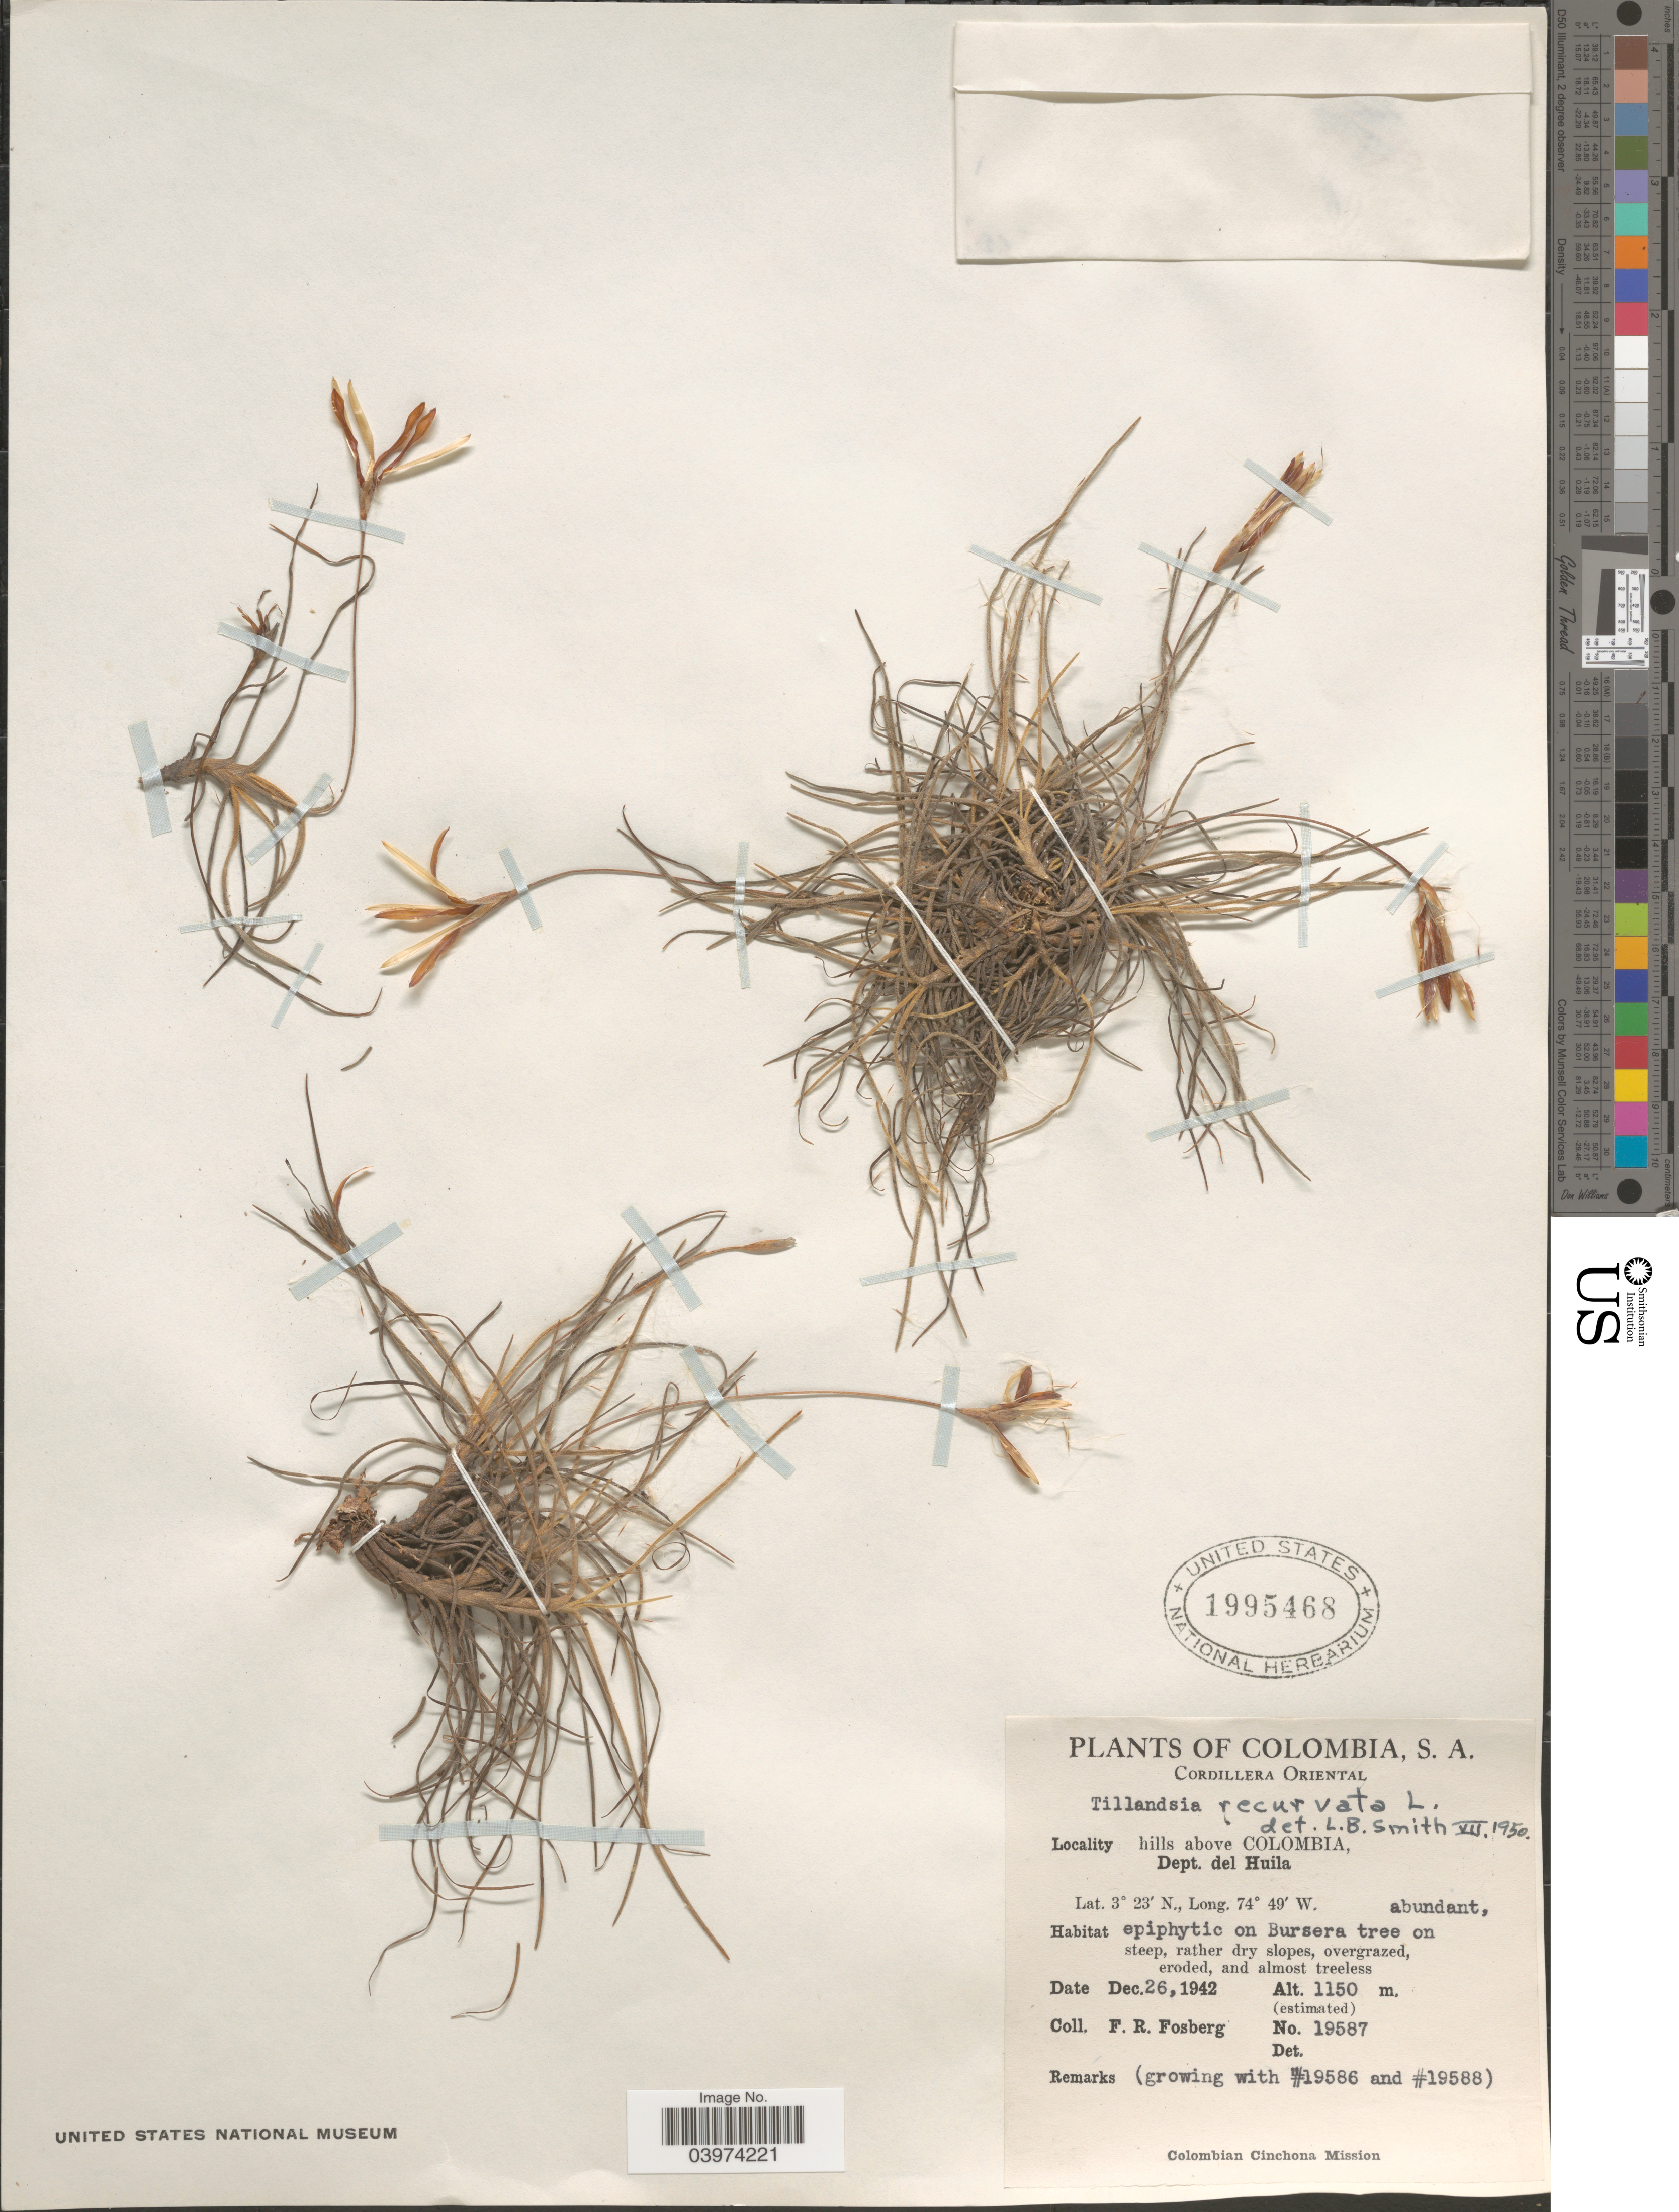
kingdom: Plantae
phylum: Tracheophyta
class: Liliopsida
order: Poales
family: Bromeliaceae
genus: Tillandsia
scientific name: Tillandsia recurvata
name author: L.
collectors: F. R. Fosberg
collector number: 19587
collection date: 1942-12-26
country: Colombia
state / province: Huila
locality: Cordillera Oriental. Hills above Colombia, Dept. del Huila. Colombian Cinchona Mission.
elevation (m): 1150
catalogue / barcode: US 1995468